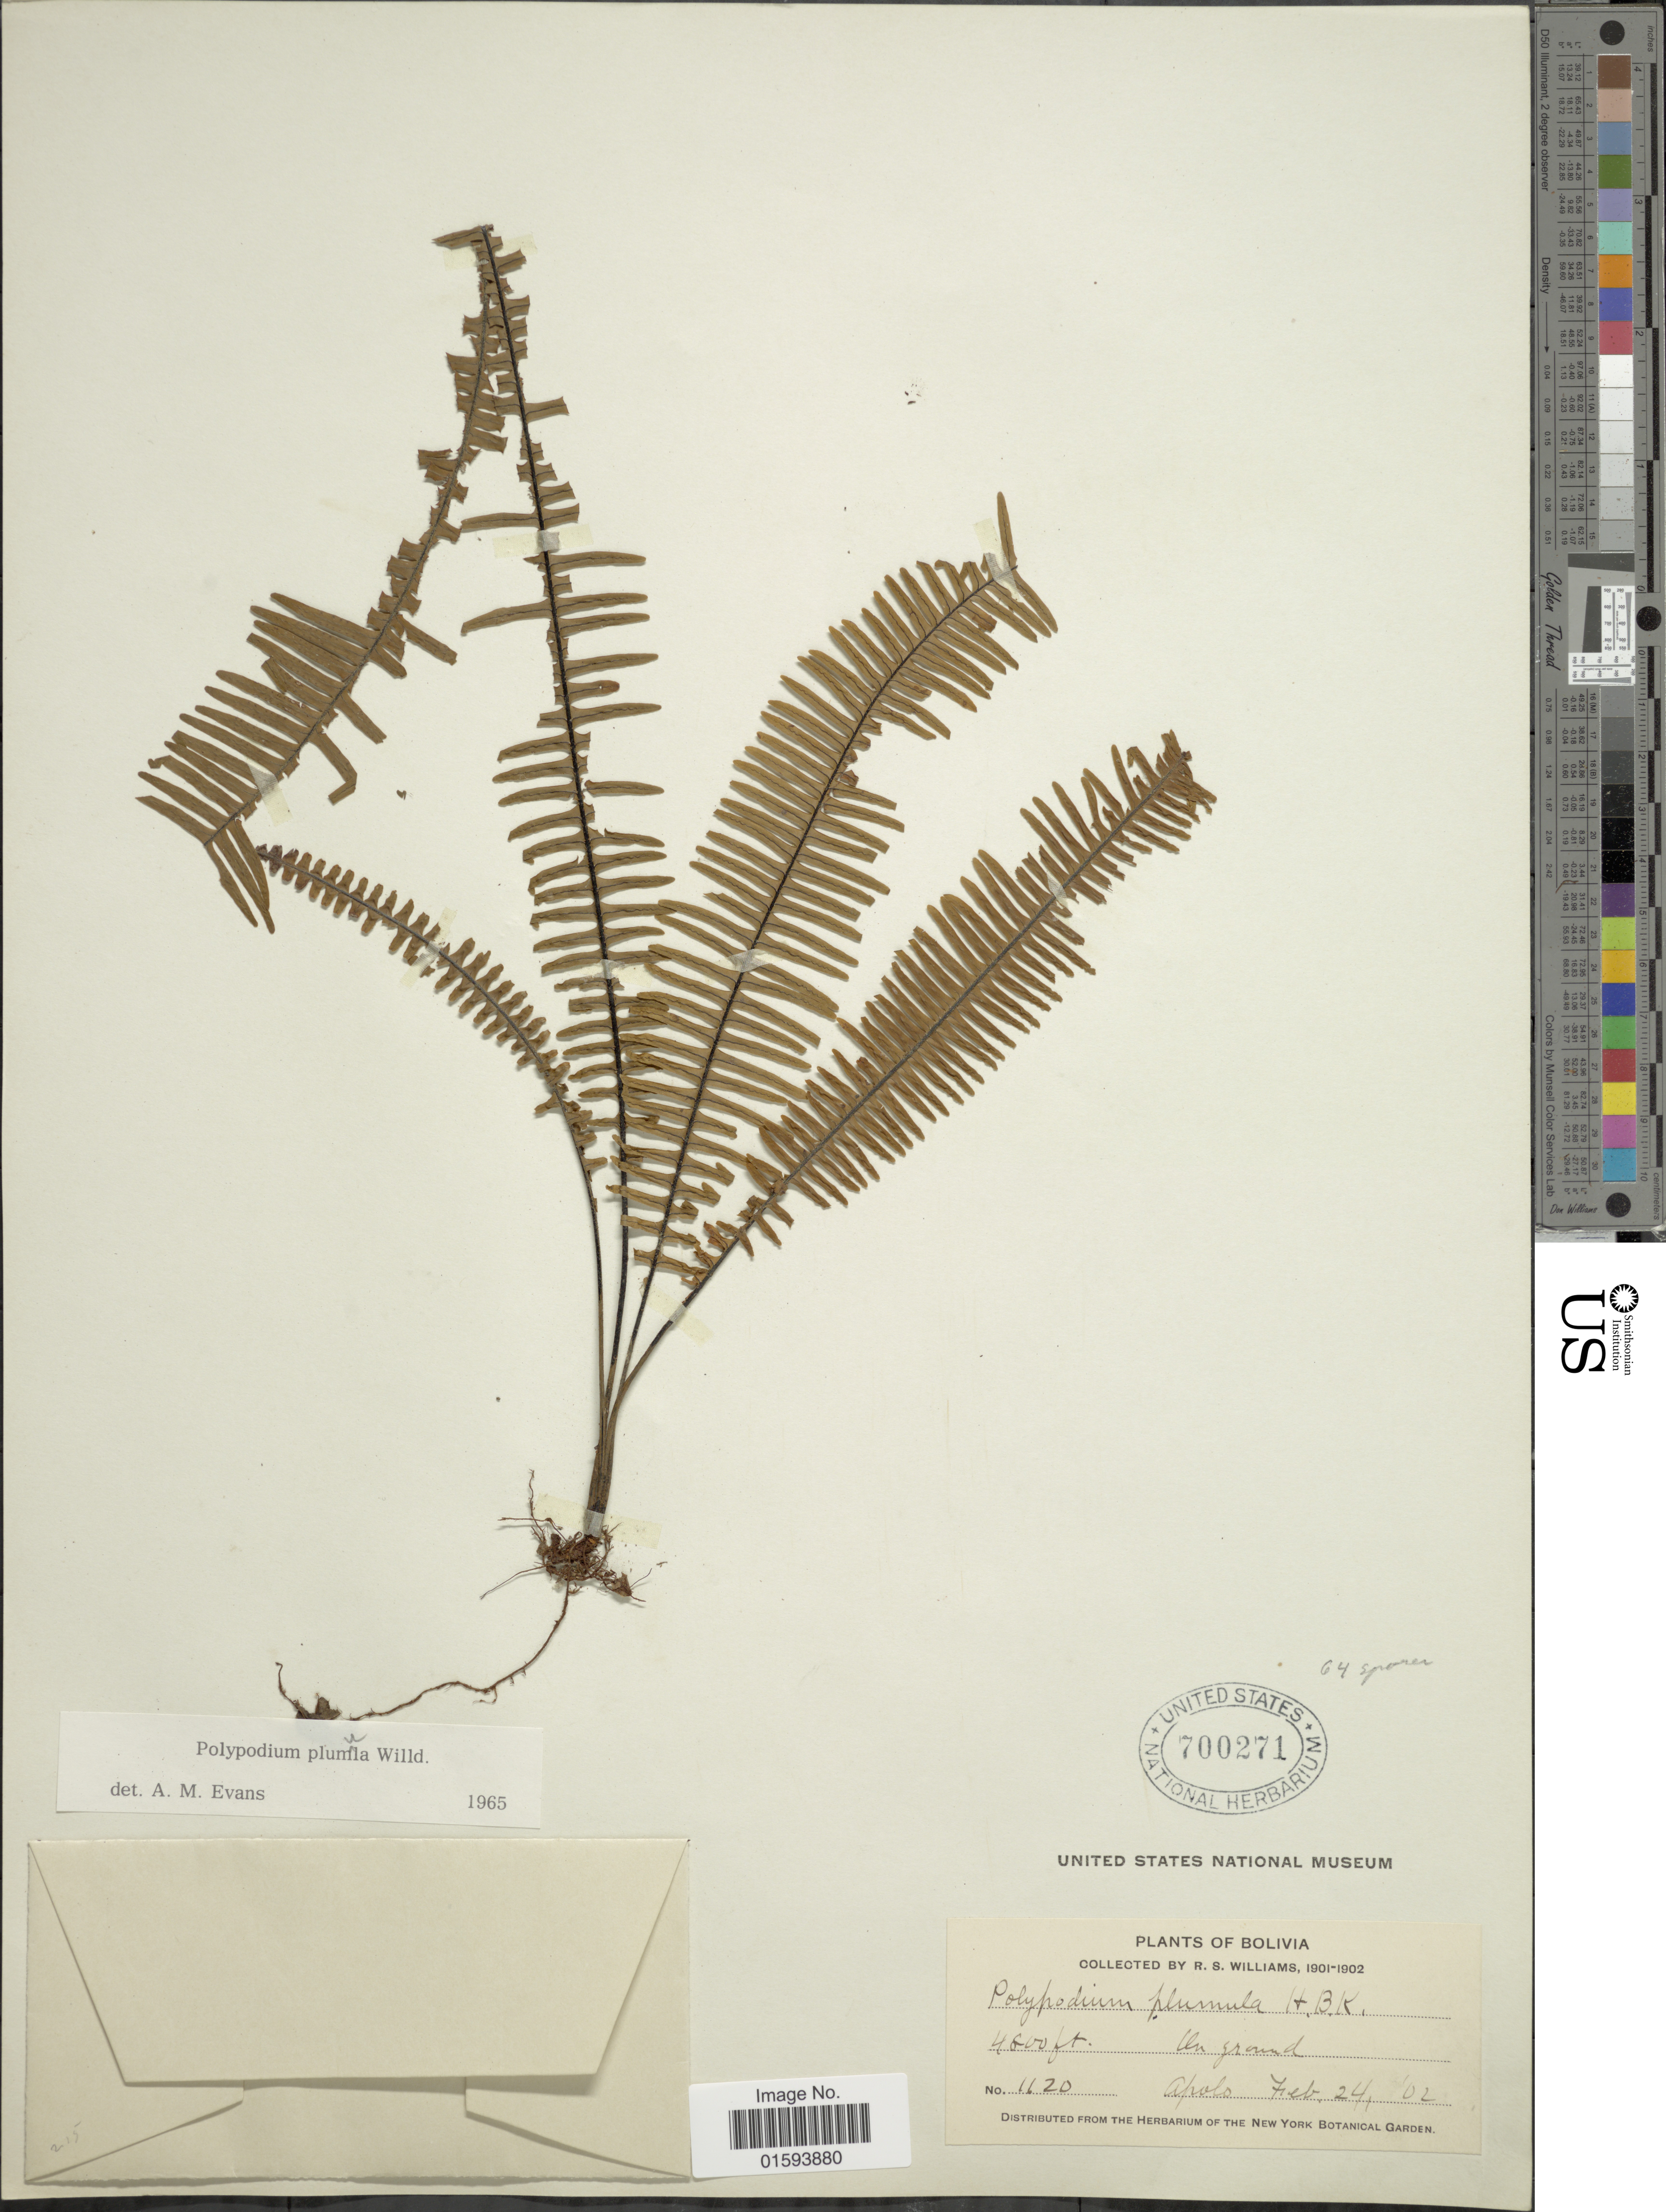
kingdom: Plantae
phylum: Tracheophyta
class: Polypodiopsida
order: Polypodiales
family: Polypodiaceae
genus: Pecluma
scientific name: Pecluma plumula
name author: (Humb. & Bonpl. ex Willd.) M.G. Price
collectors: R. S. Williams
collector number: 1120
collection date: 1902-02-24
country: Bolivia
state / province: La Paz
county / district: Franz Tamayo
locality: Apolo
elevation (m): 1463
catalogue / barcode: US 700271